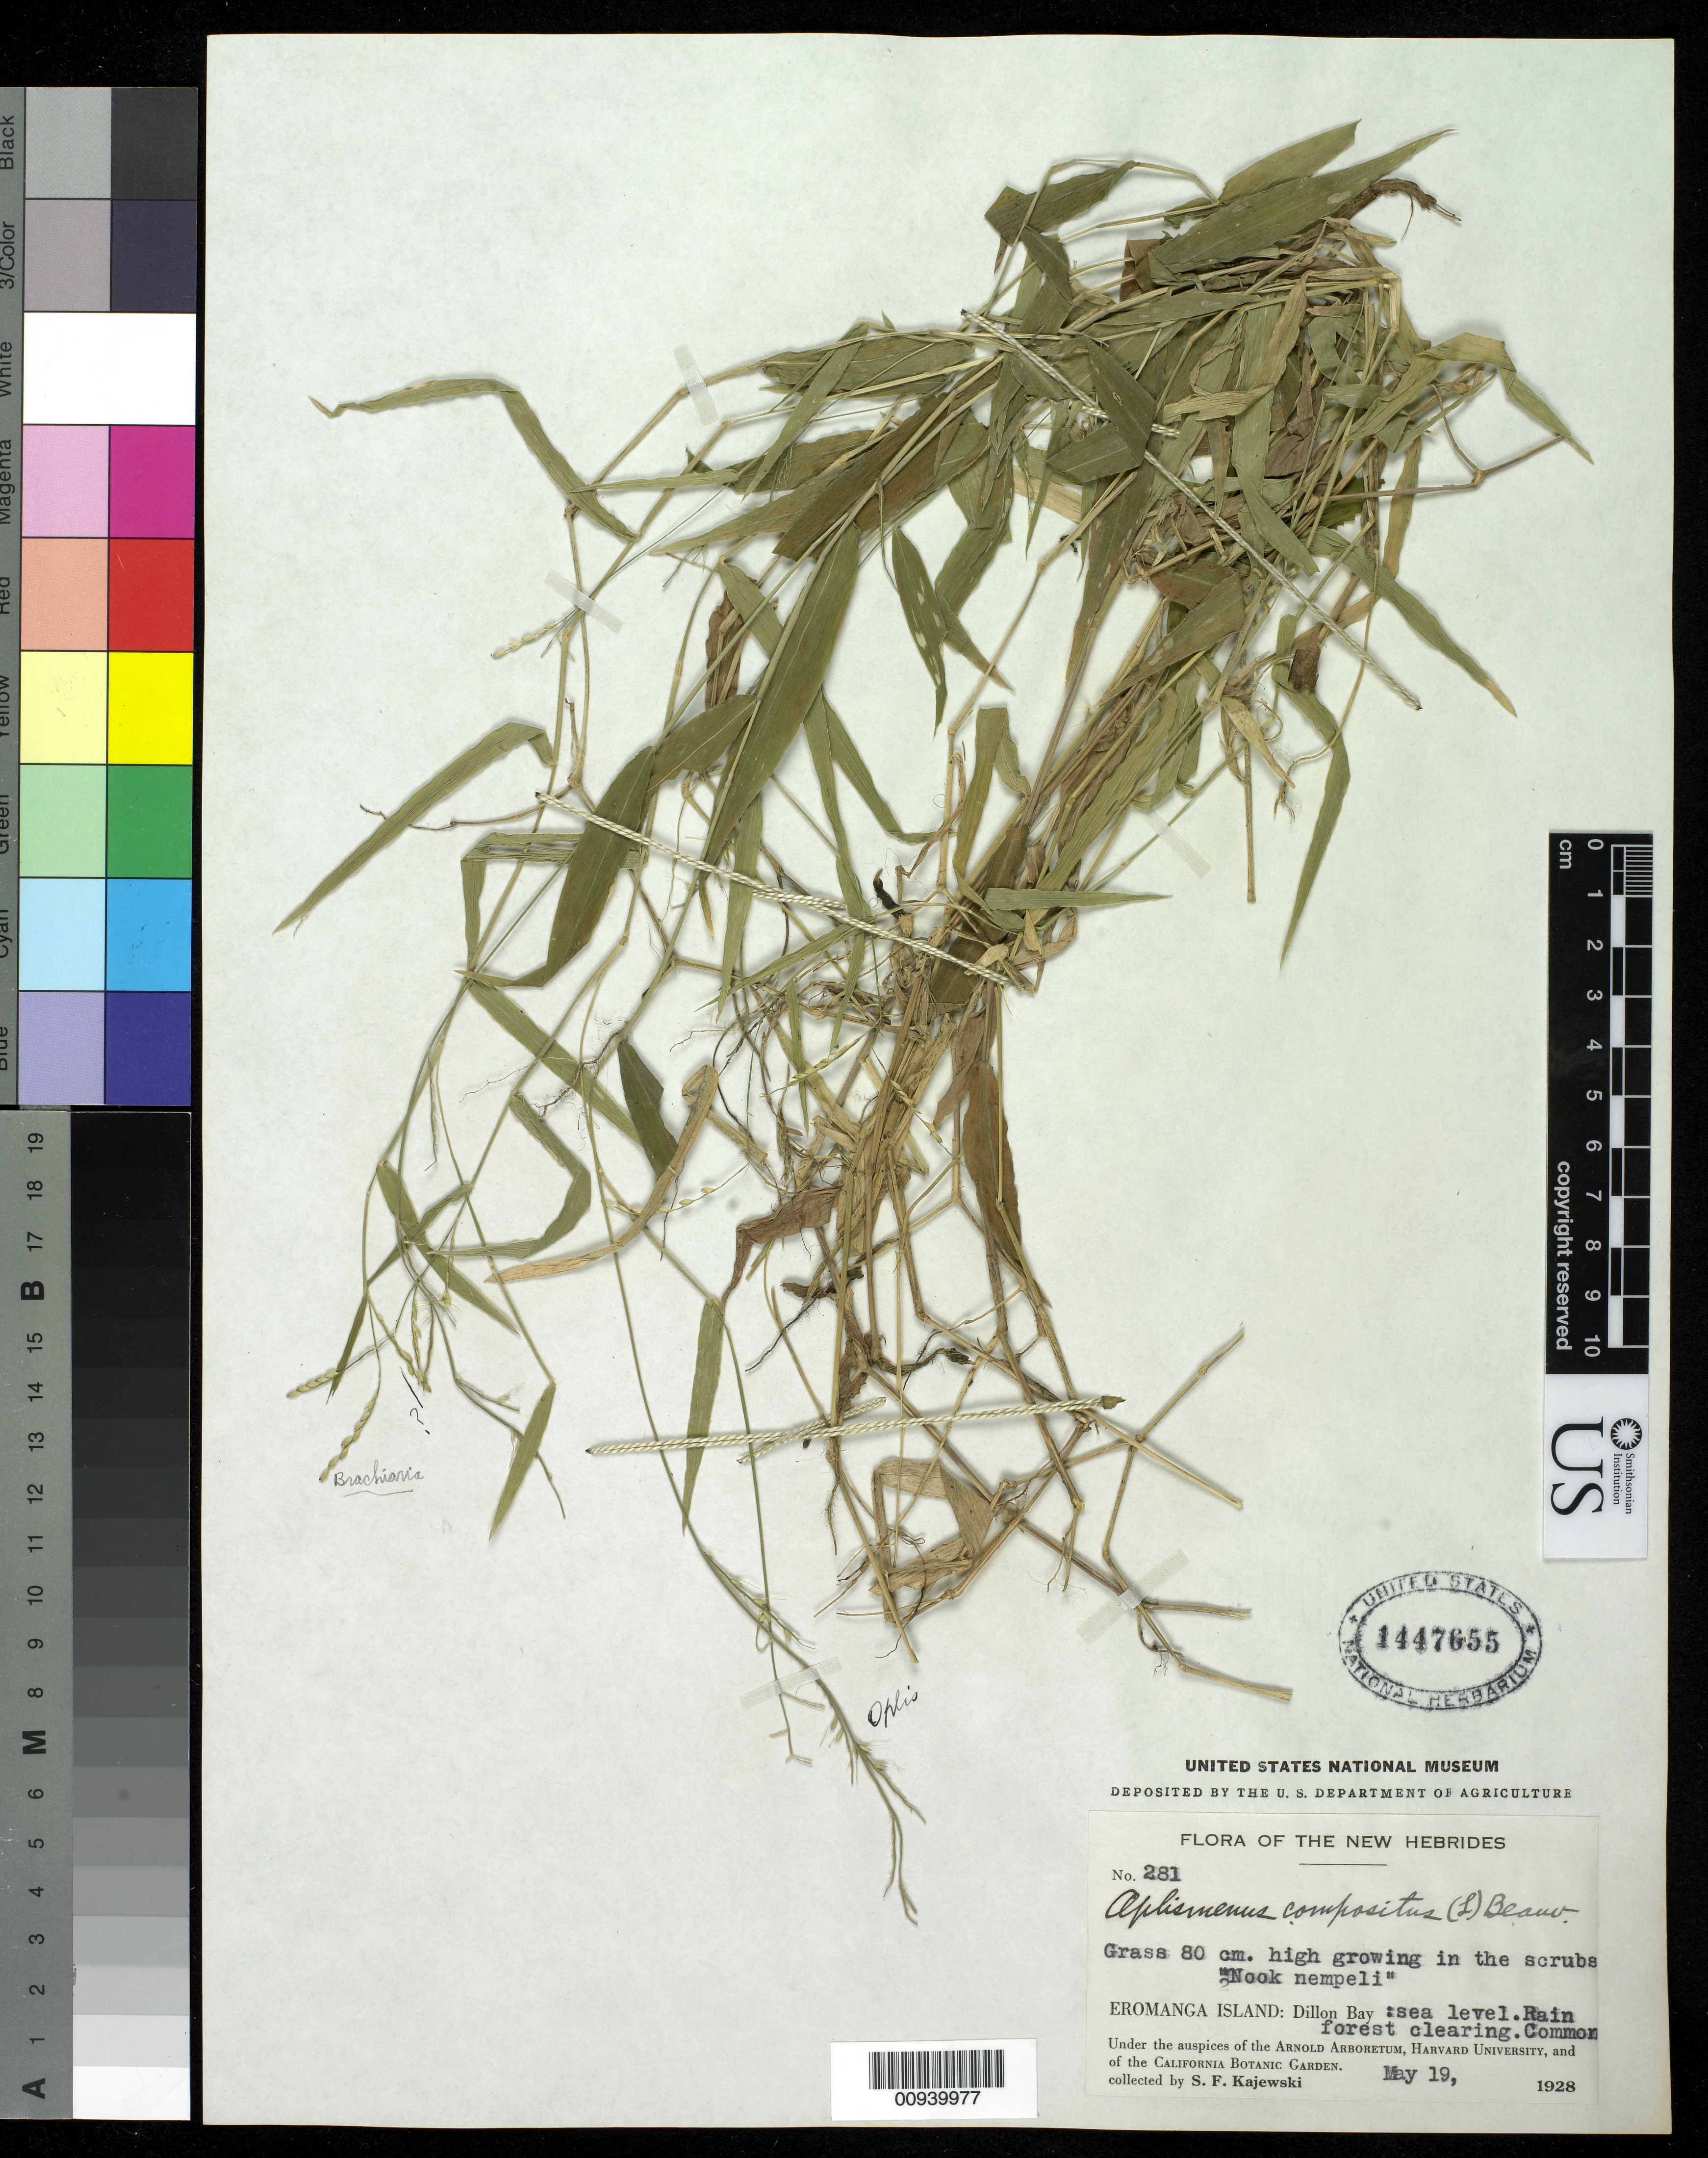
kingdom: Plantae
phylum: Tracheophyta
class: Liliopsida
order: Poales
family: Poaceae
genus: Oplismenus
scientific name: Oplismenus compositus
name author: (L.) P. Beauv.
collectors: S. Kajewski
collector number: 281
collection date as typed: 19 May 1927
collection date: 1927-05-19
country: Vanuatu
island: Erromango [Eromanga]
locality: Dillon Bay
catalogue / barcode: US 1447655